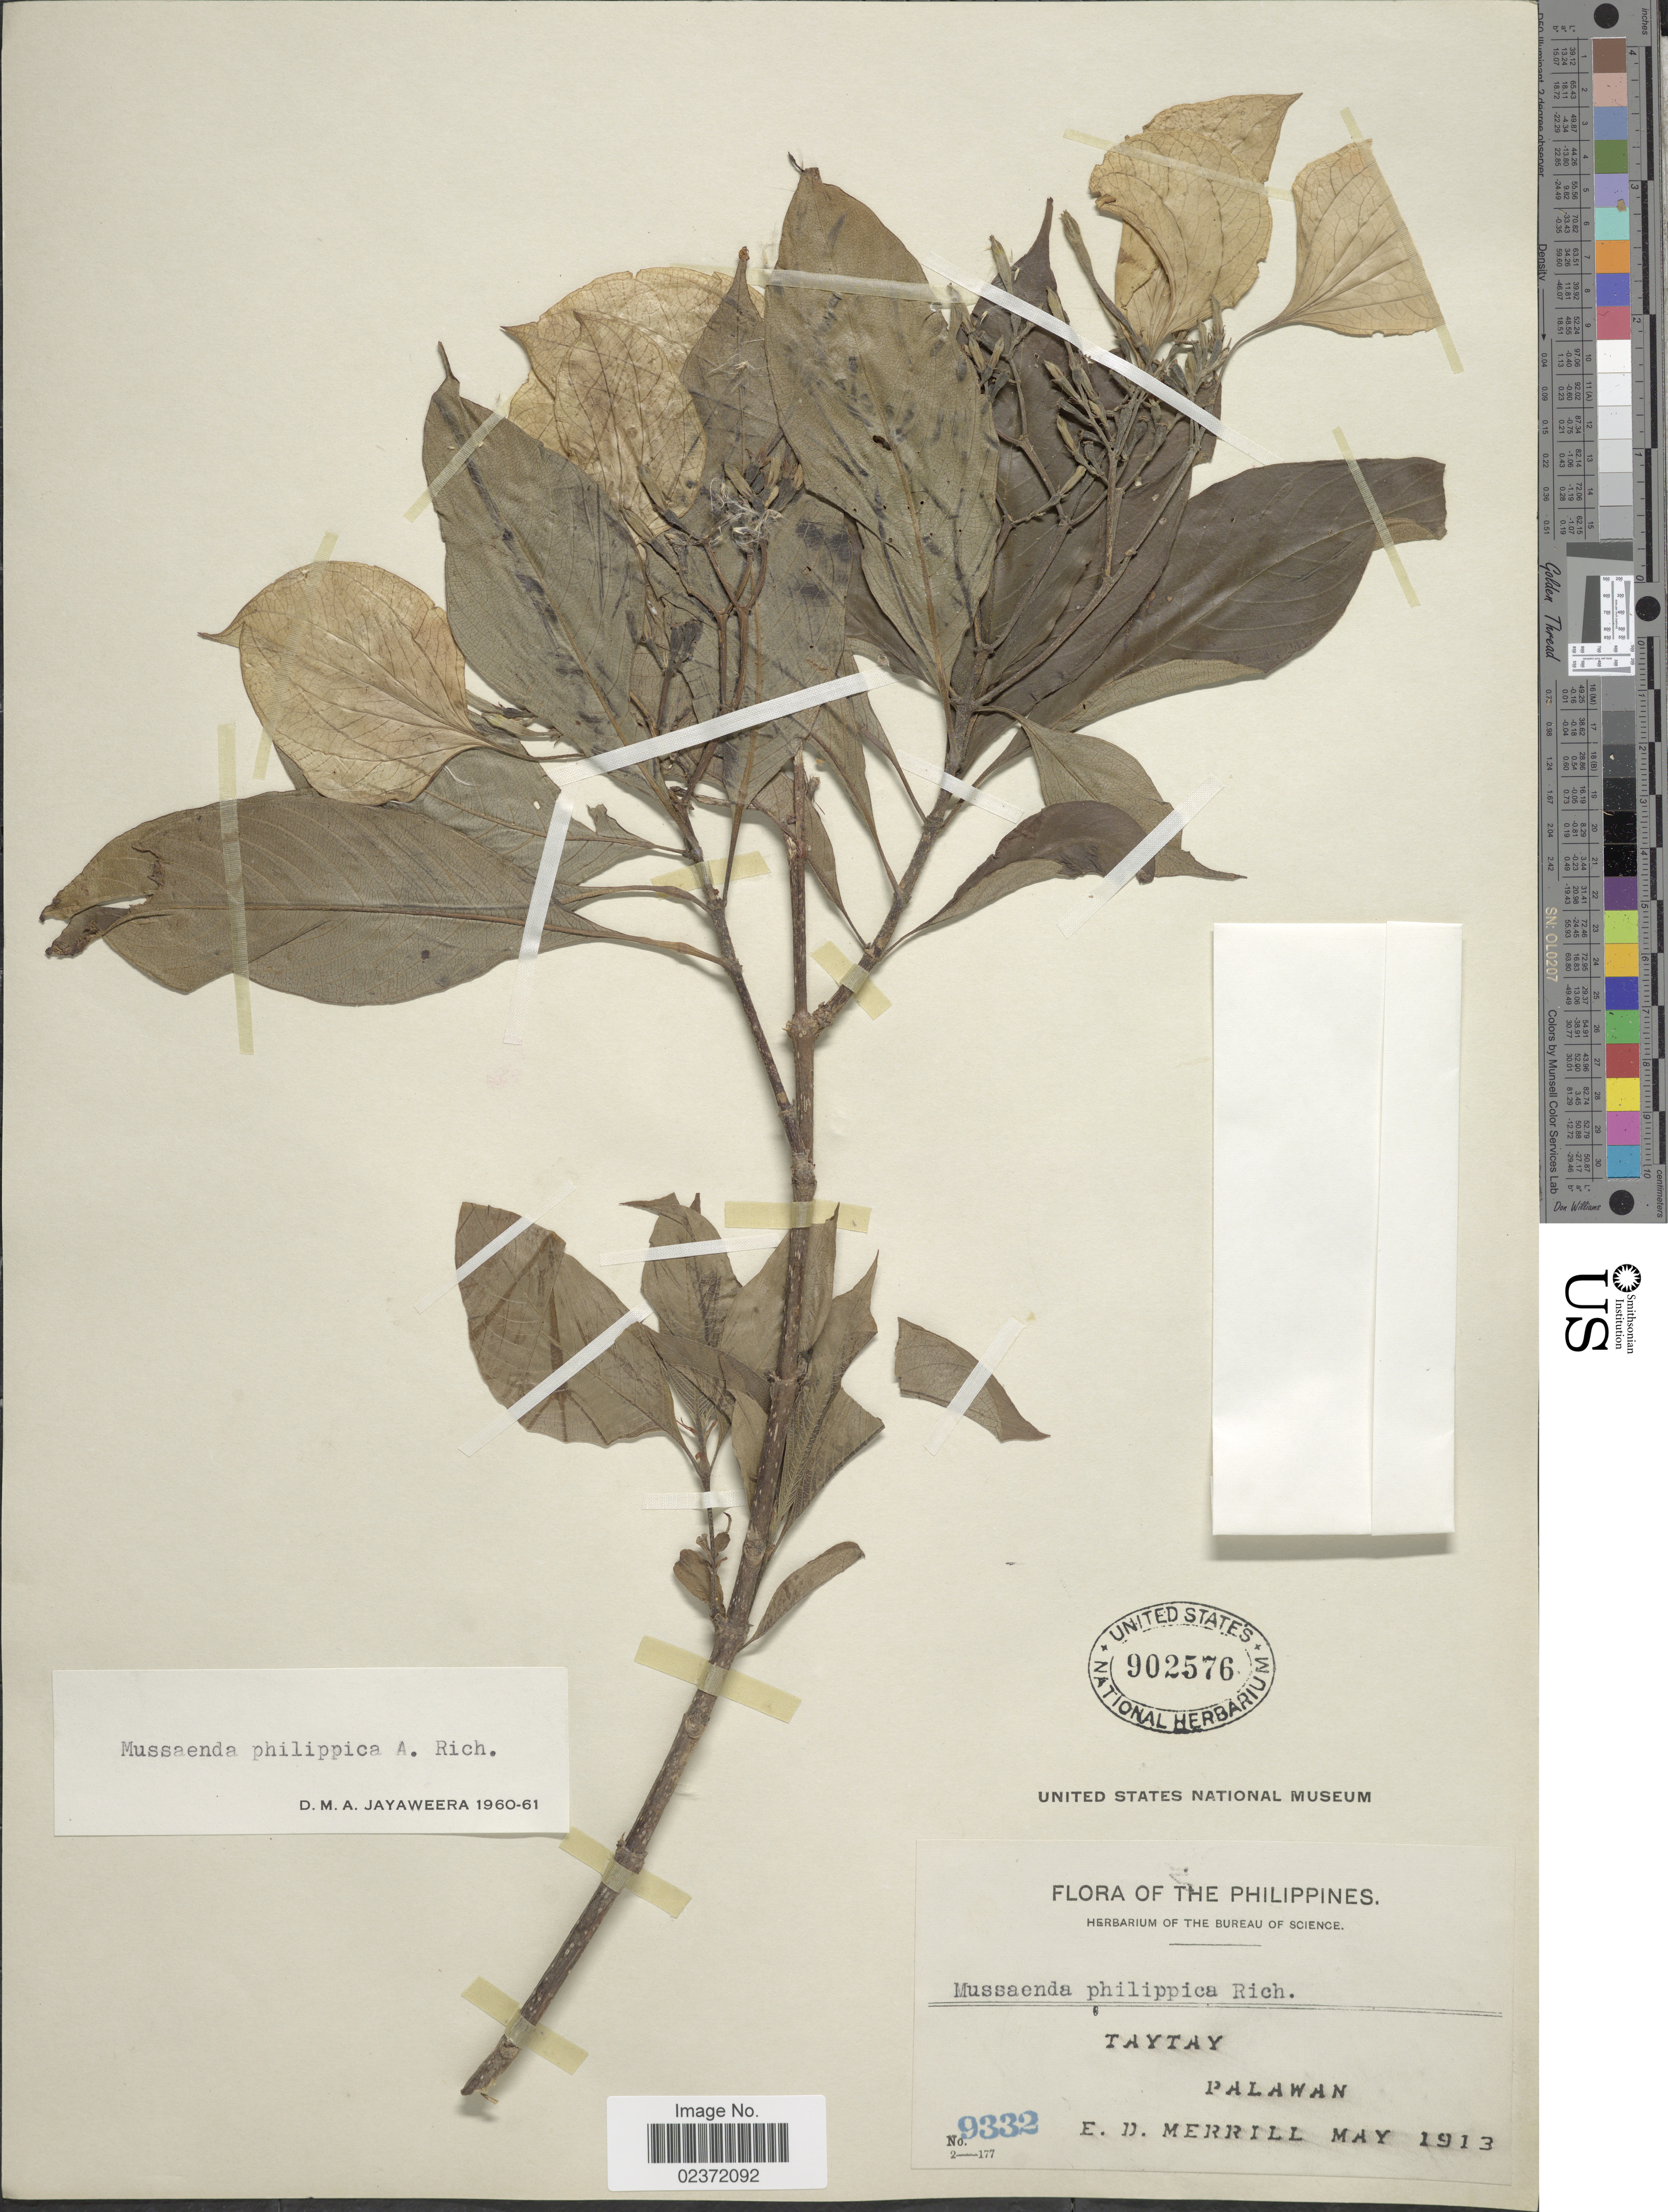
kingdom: Plantae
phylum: Tracheophyta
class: Magnoliopsida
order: Gentianales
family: Rubiaceae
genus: Mussaenda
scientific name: Mussaenda philippica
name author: A. Rich.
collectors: E. D. Merrill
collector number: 9332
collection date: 1913-05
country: Philippines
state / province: Mimaropa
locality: Taytay, Palawan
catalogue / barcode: US 902576